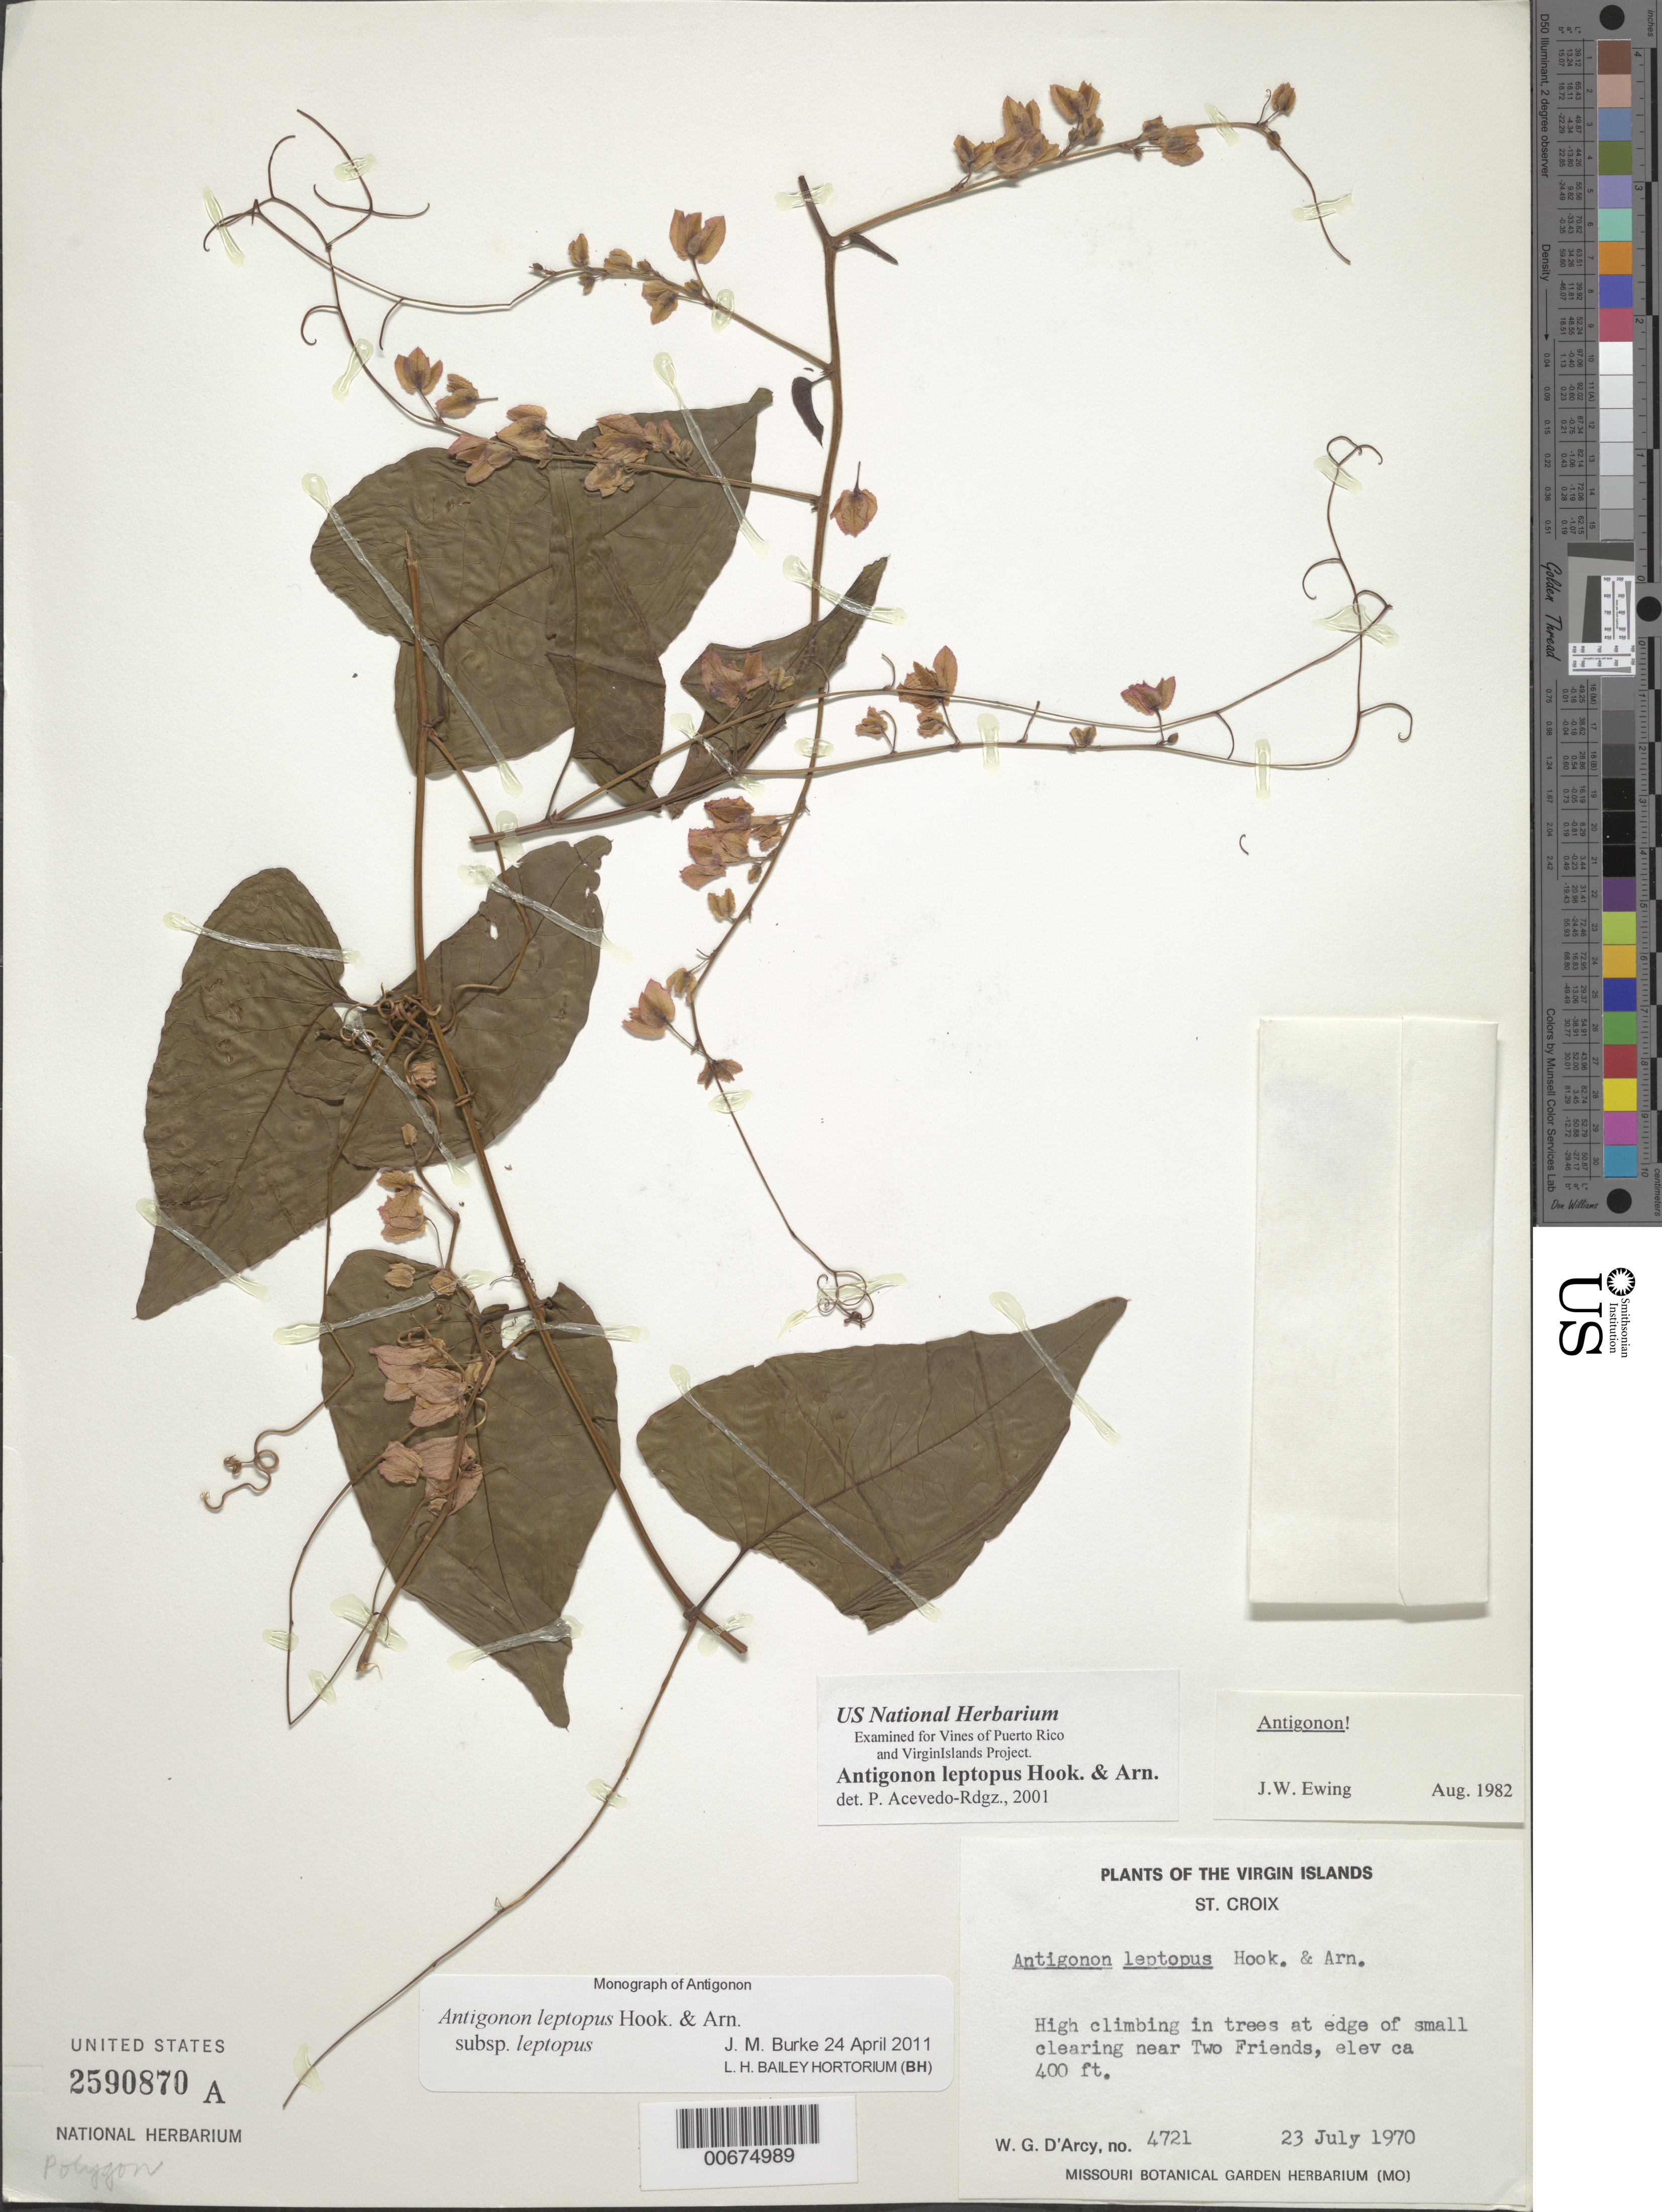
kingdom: Plantae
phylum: Tracheophyta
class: Magnoliopsida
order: Caryophyllales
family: Polygonaceae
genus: Antigonon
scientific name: Antigonon leptopus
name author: Hook. & Arn.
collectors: W. G. D'Arcy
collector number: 4721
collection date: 1970-07-23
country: U.S. Virgin Islands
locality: The Virgin Islands. St. Croix. At edge of small clearing near Two Friends.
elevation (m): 122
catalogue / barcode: US 2590870A